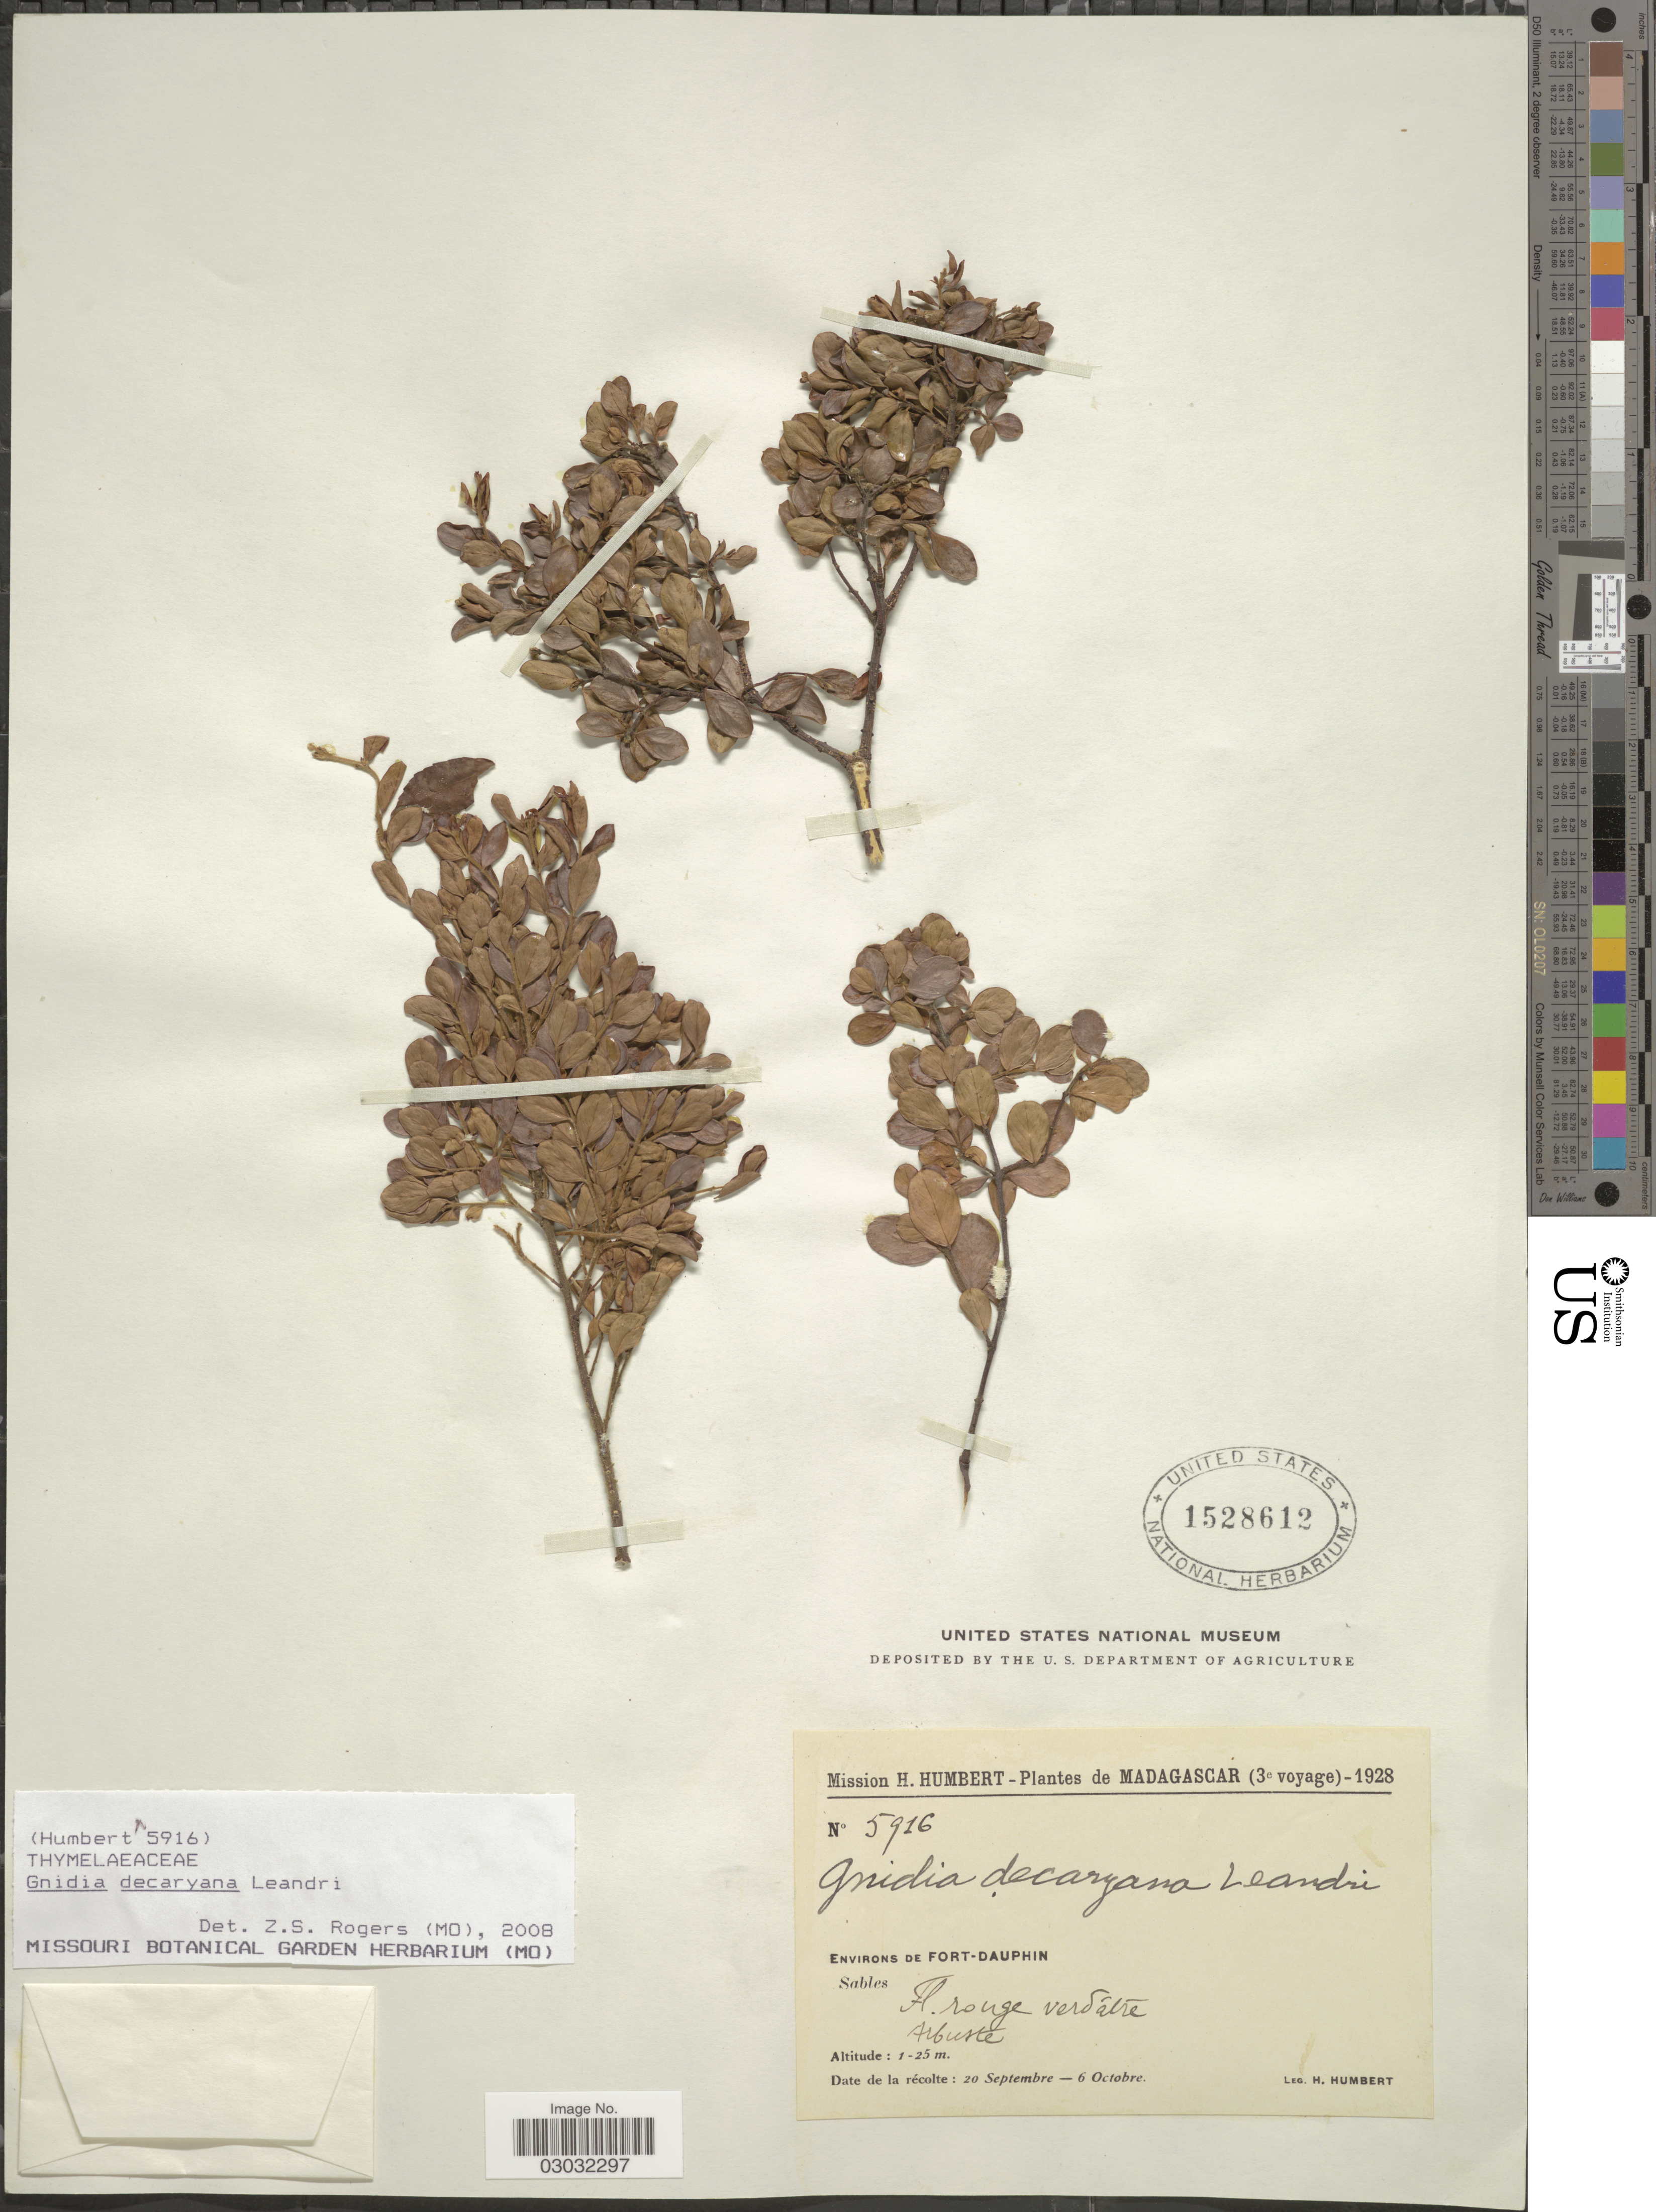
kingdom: Plantae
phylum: Tracheophyta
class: Magnoliopsida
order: Malvales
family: Thymelaeaceae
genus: Lasiosiphon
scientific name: Lasiosiphon leandreanus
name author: Boatwr. & J.C. Manning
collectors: H. Humbert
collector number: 5916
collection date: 1928-09-20/1928-10-06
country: Madagascar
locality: Environs de Fort-Dauphin.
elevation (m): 1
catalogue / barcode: US 1528612